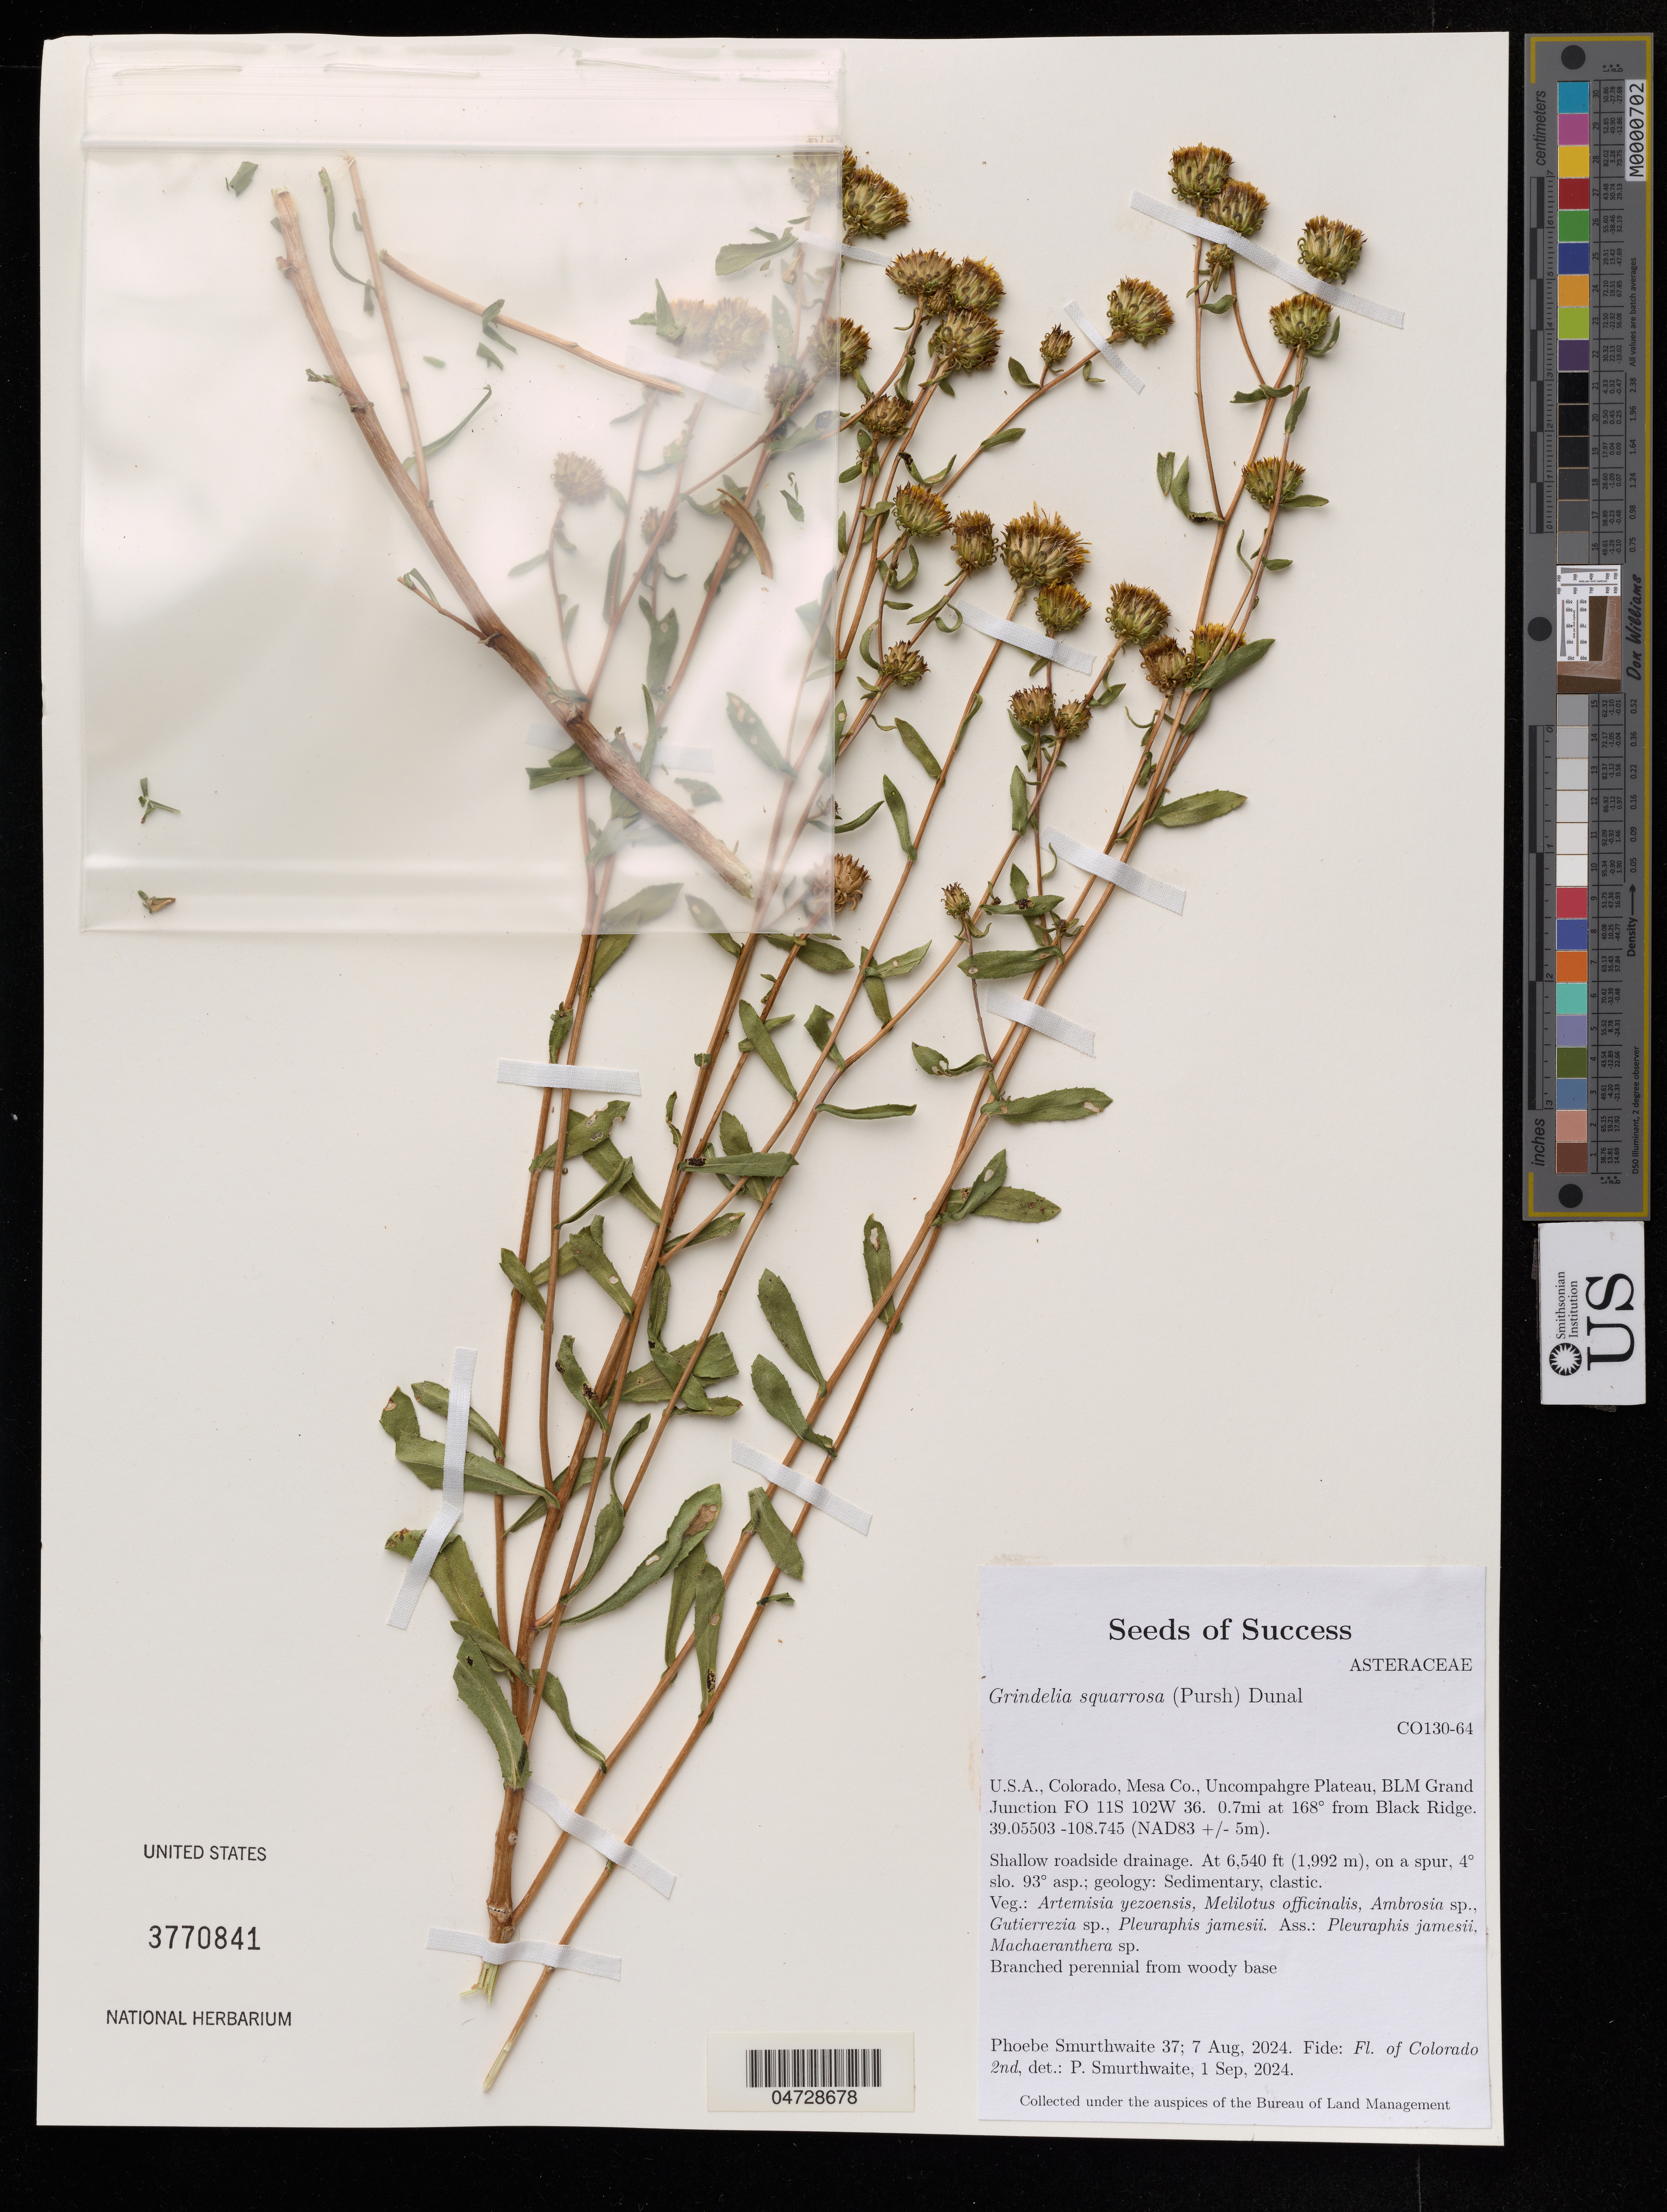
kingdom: Plantae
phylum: Tracheophyta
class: Magnoliopsida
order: Asterales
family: Asteraceae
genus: Grindelia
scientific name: Grindelia squarrosa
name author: (Pursh) Dunal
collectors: P. Smurthwaite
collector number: CO130-64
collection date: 2024-08-07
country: United States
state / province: Colorado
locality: Uncompahgre Plateau, BLM Grand Junction FO.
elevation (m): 1993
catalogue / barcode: US 3770841